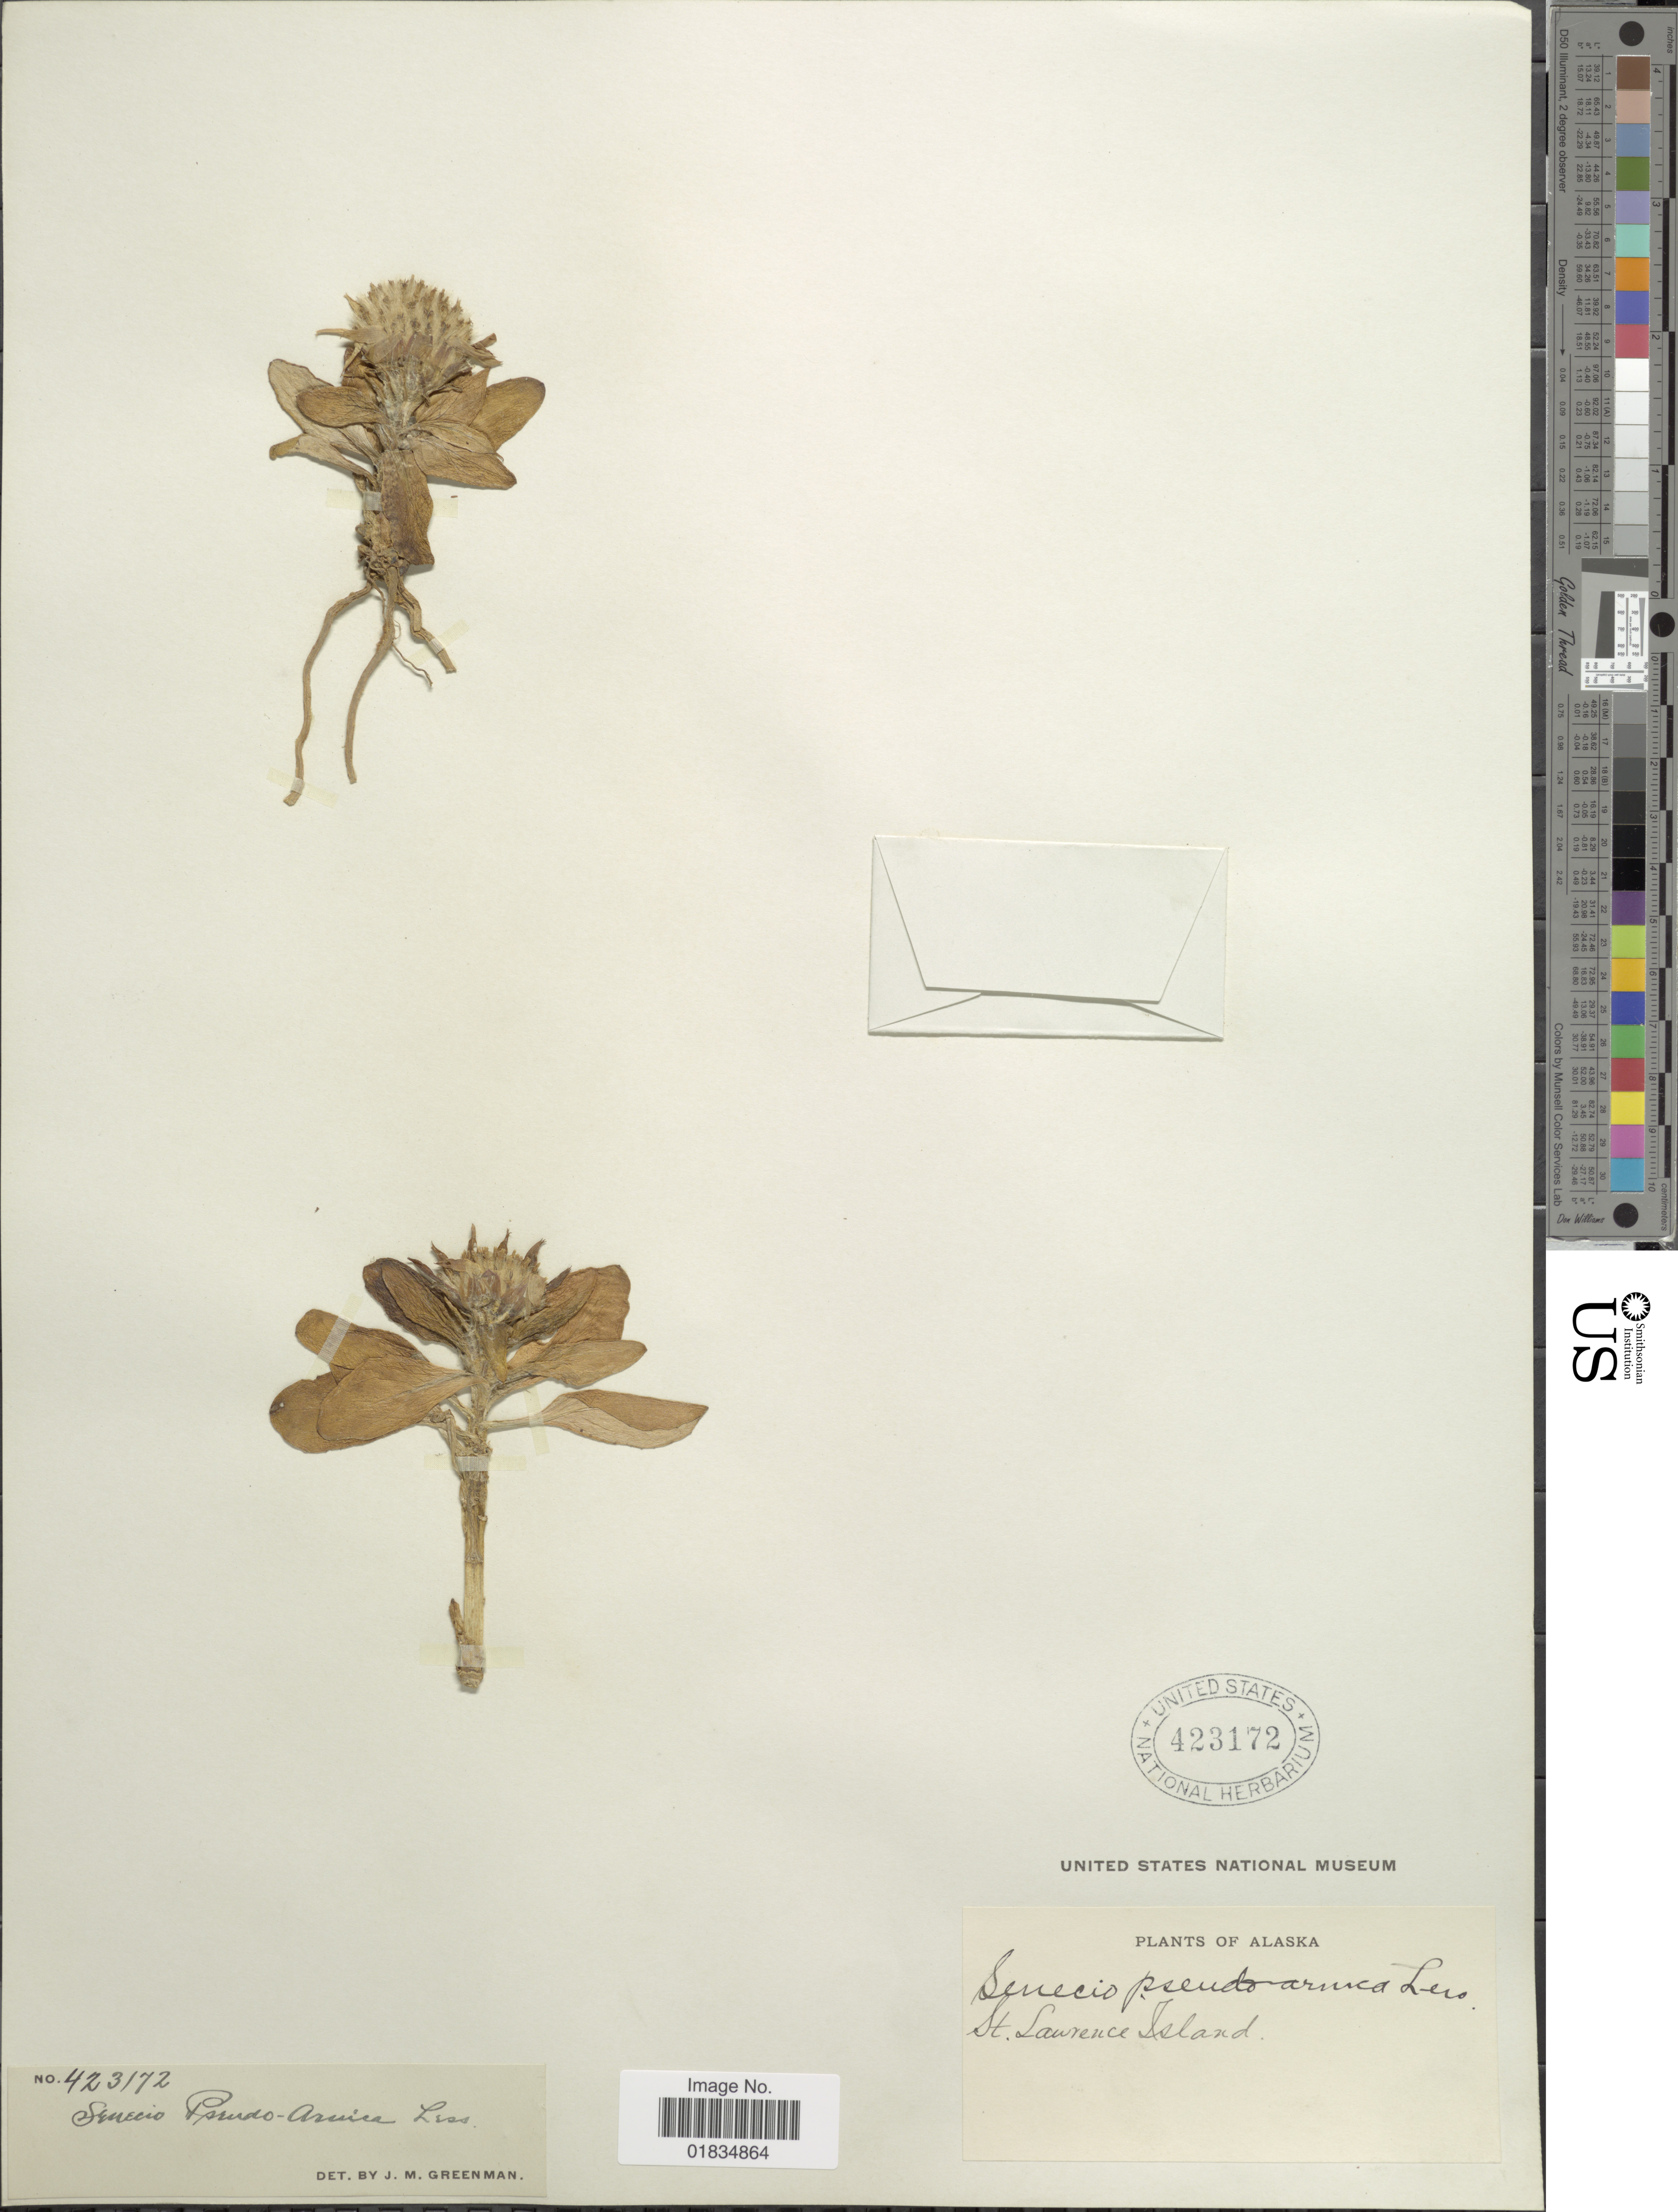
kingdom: Plantae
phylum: Tracheophyta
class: Magnoliopsida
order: Asterales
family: Asteraceae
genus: Senecio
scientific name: Senecio pseudo-elegans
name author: Less.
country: United States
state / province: Alaska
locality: St. Lawrence Island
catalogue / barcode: US 423172